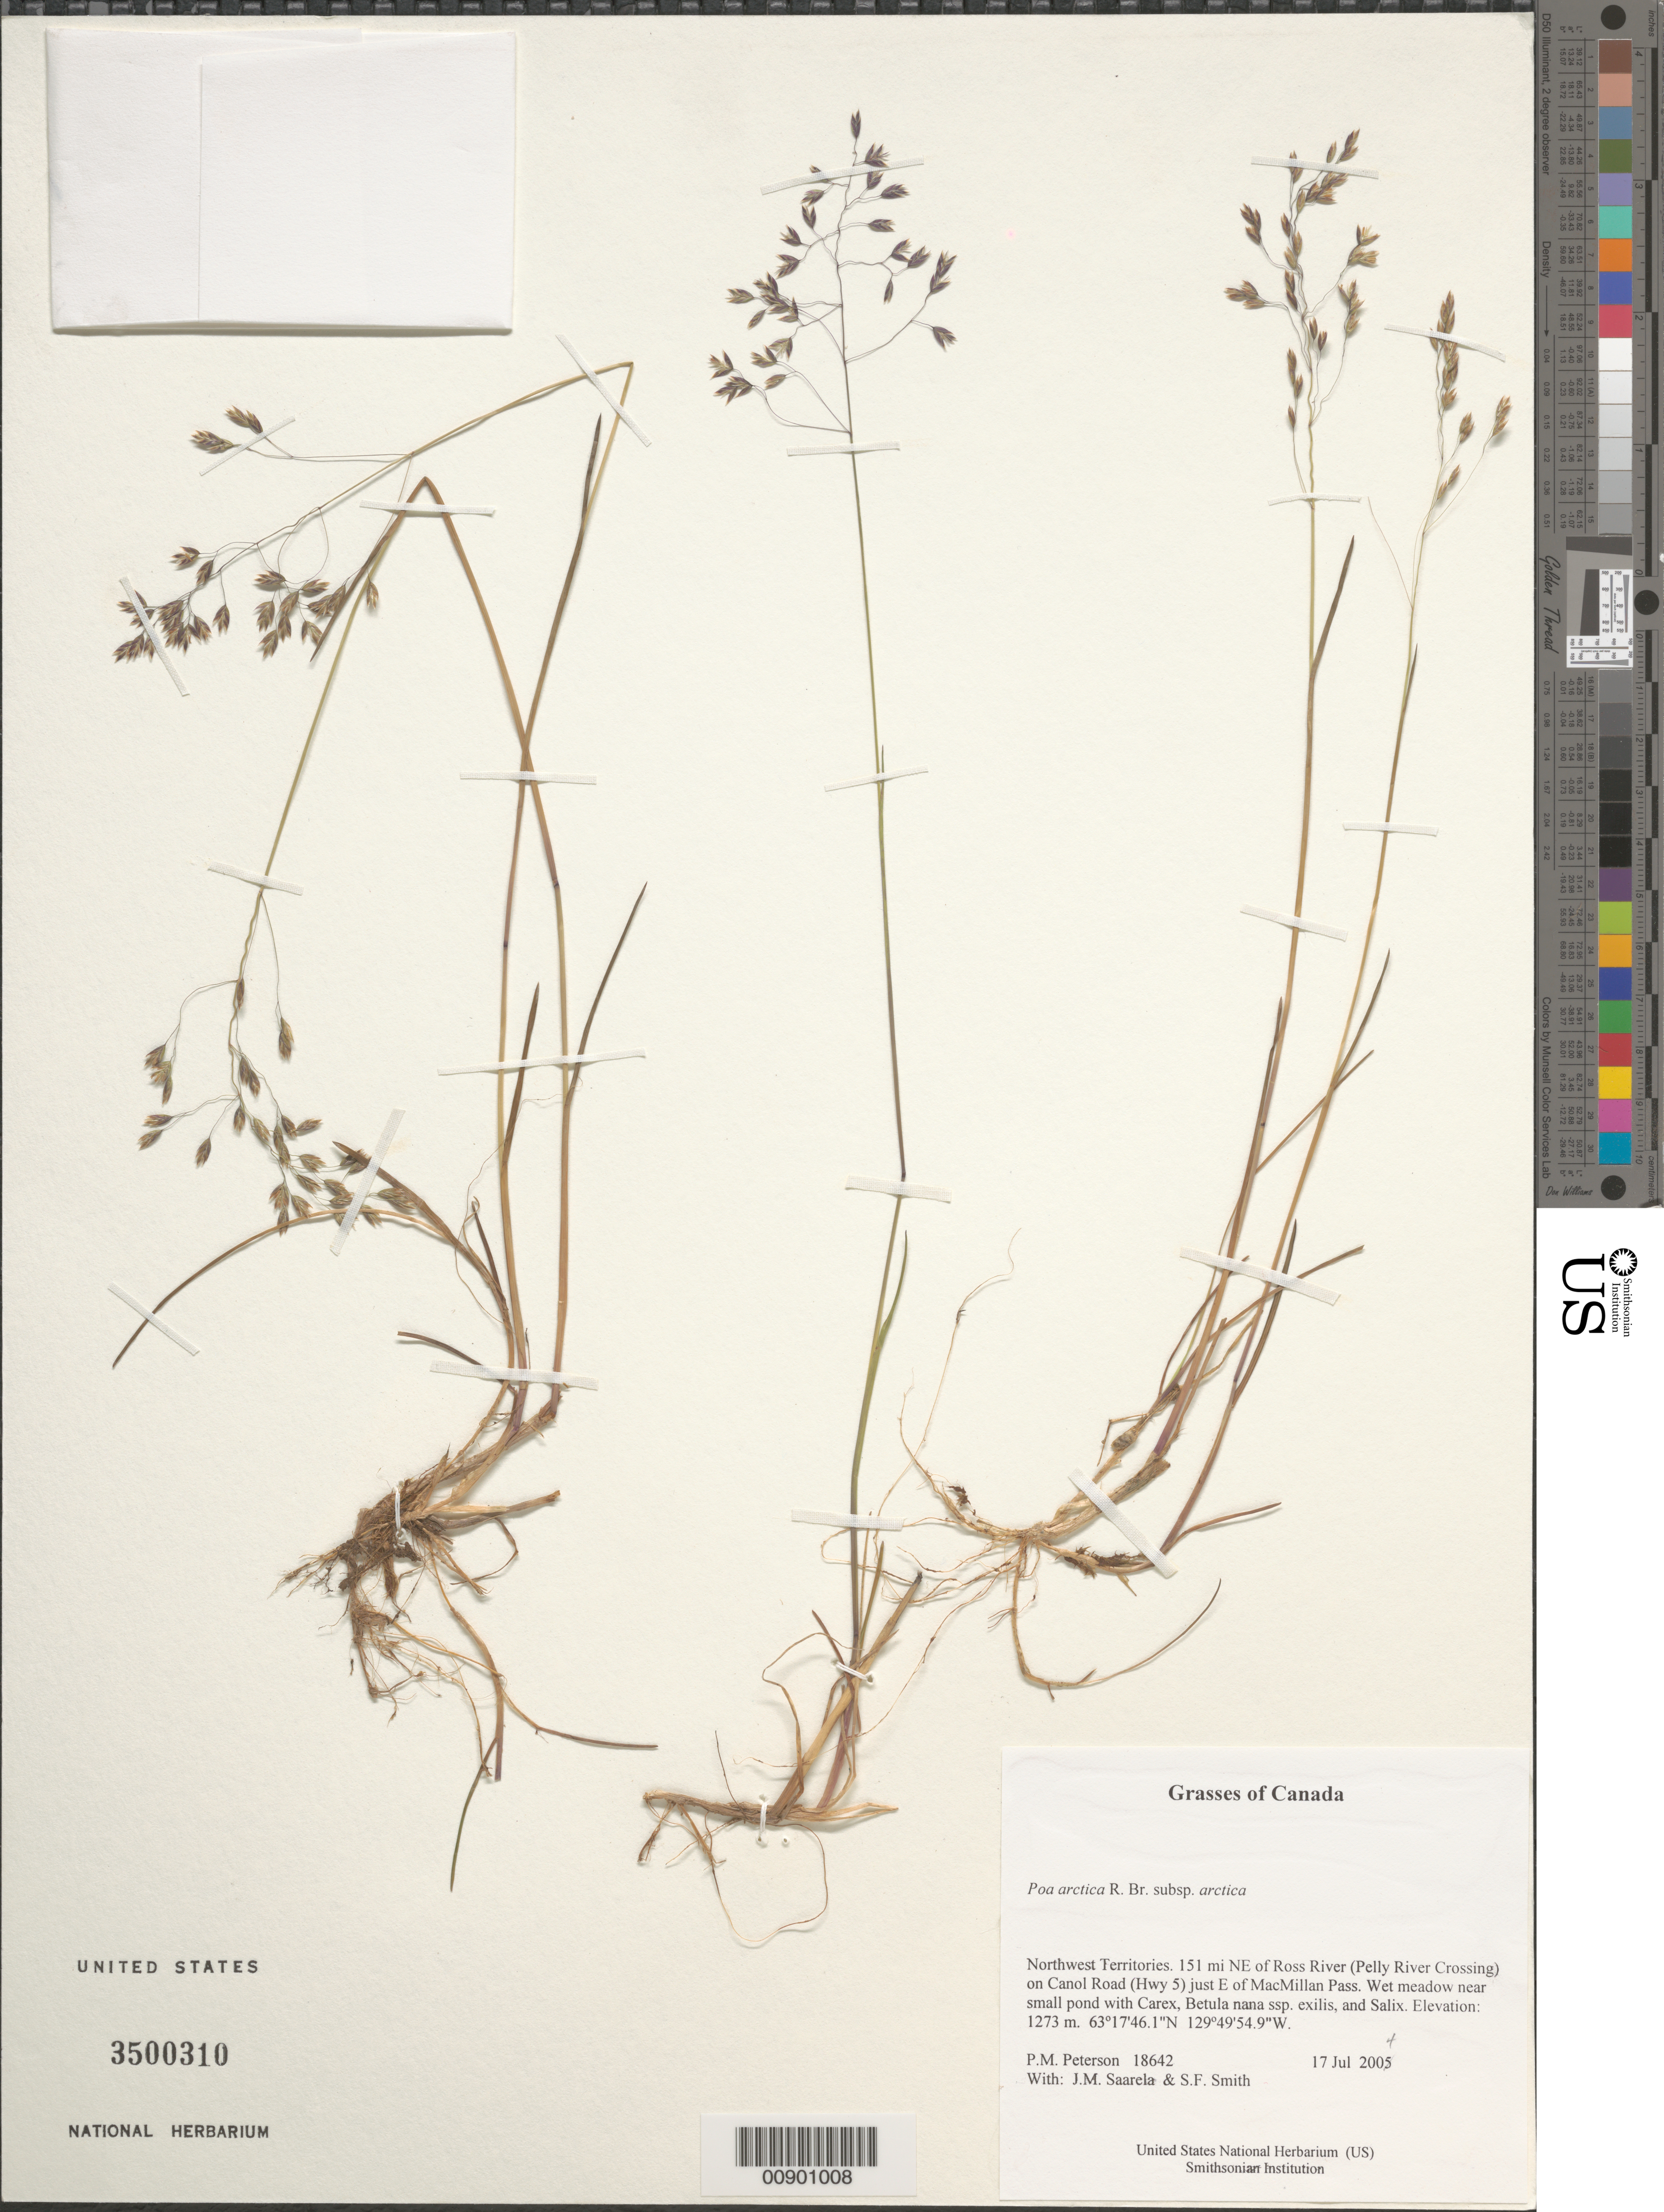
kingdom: Plantae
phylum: Tracheophyta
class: Liliopsida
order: Poales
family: Poaceae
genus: Poa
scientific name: Poa arctica subsp. arctica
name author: R. Br.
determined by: Soreng, Robert J., Research Associate (BOT), Smithsonian Institution - National Museum of Natural History (UNITED STATES)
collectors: P. M. Peterson, J. Saarela & S.F. Smith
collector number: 18642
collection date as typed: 17 Jul 2004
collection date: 2004-07-17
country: Canada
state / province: Northwest Territories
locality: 151 mi NE of Ross River (Pelly River Crossing) on Canol Road (Hwy 5) just E of MacMillan Pass. Wet meadow near small pond with Carex, Betula nana ssp. exilis, and Salix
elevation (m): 1273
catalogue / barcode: US 3500310